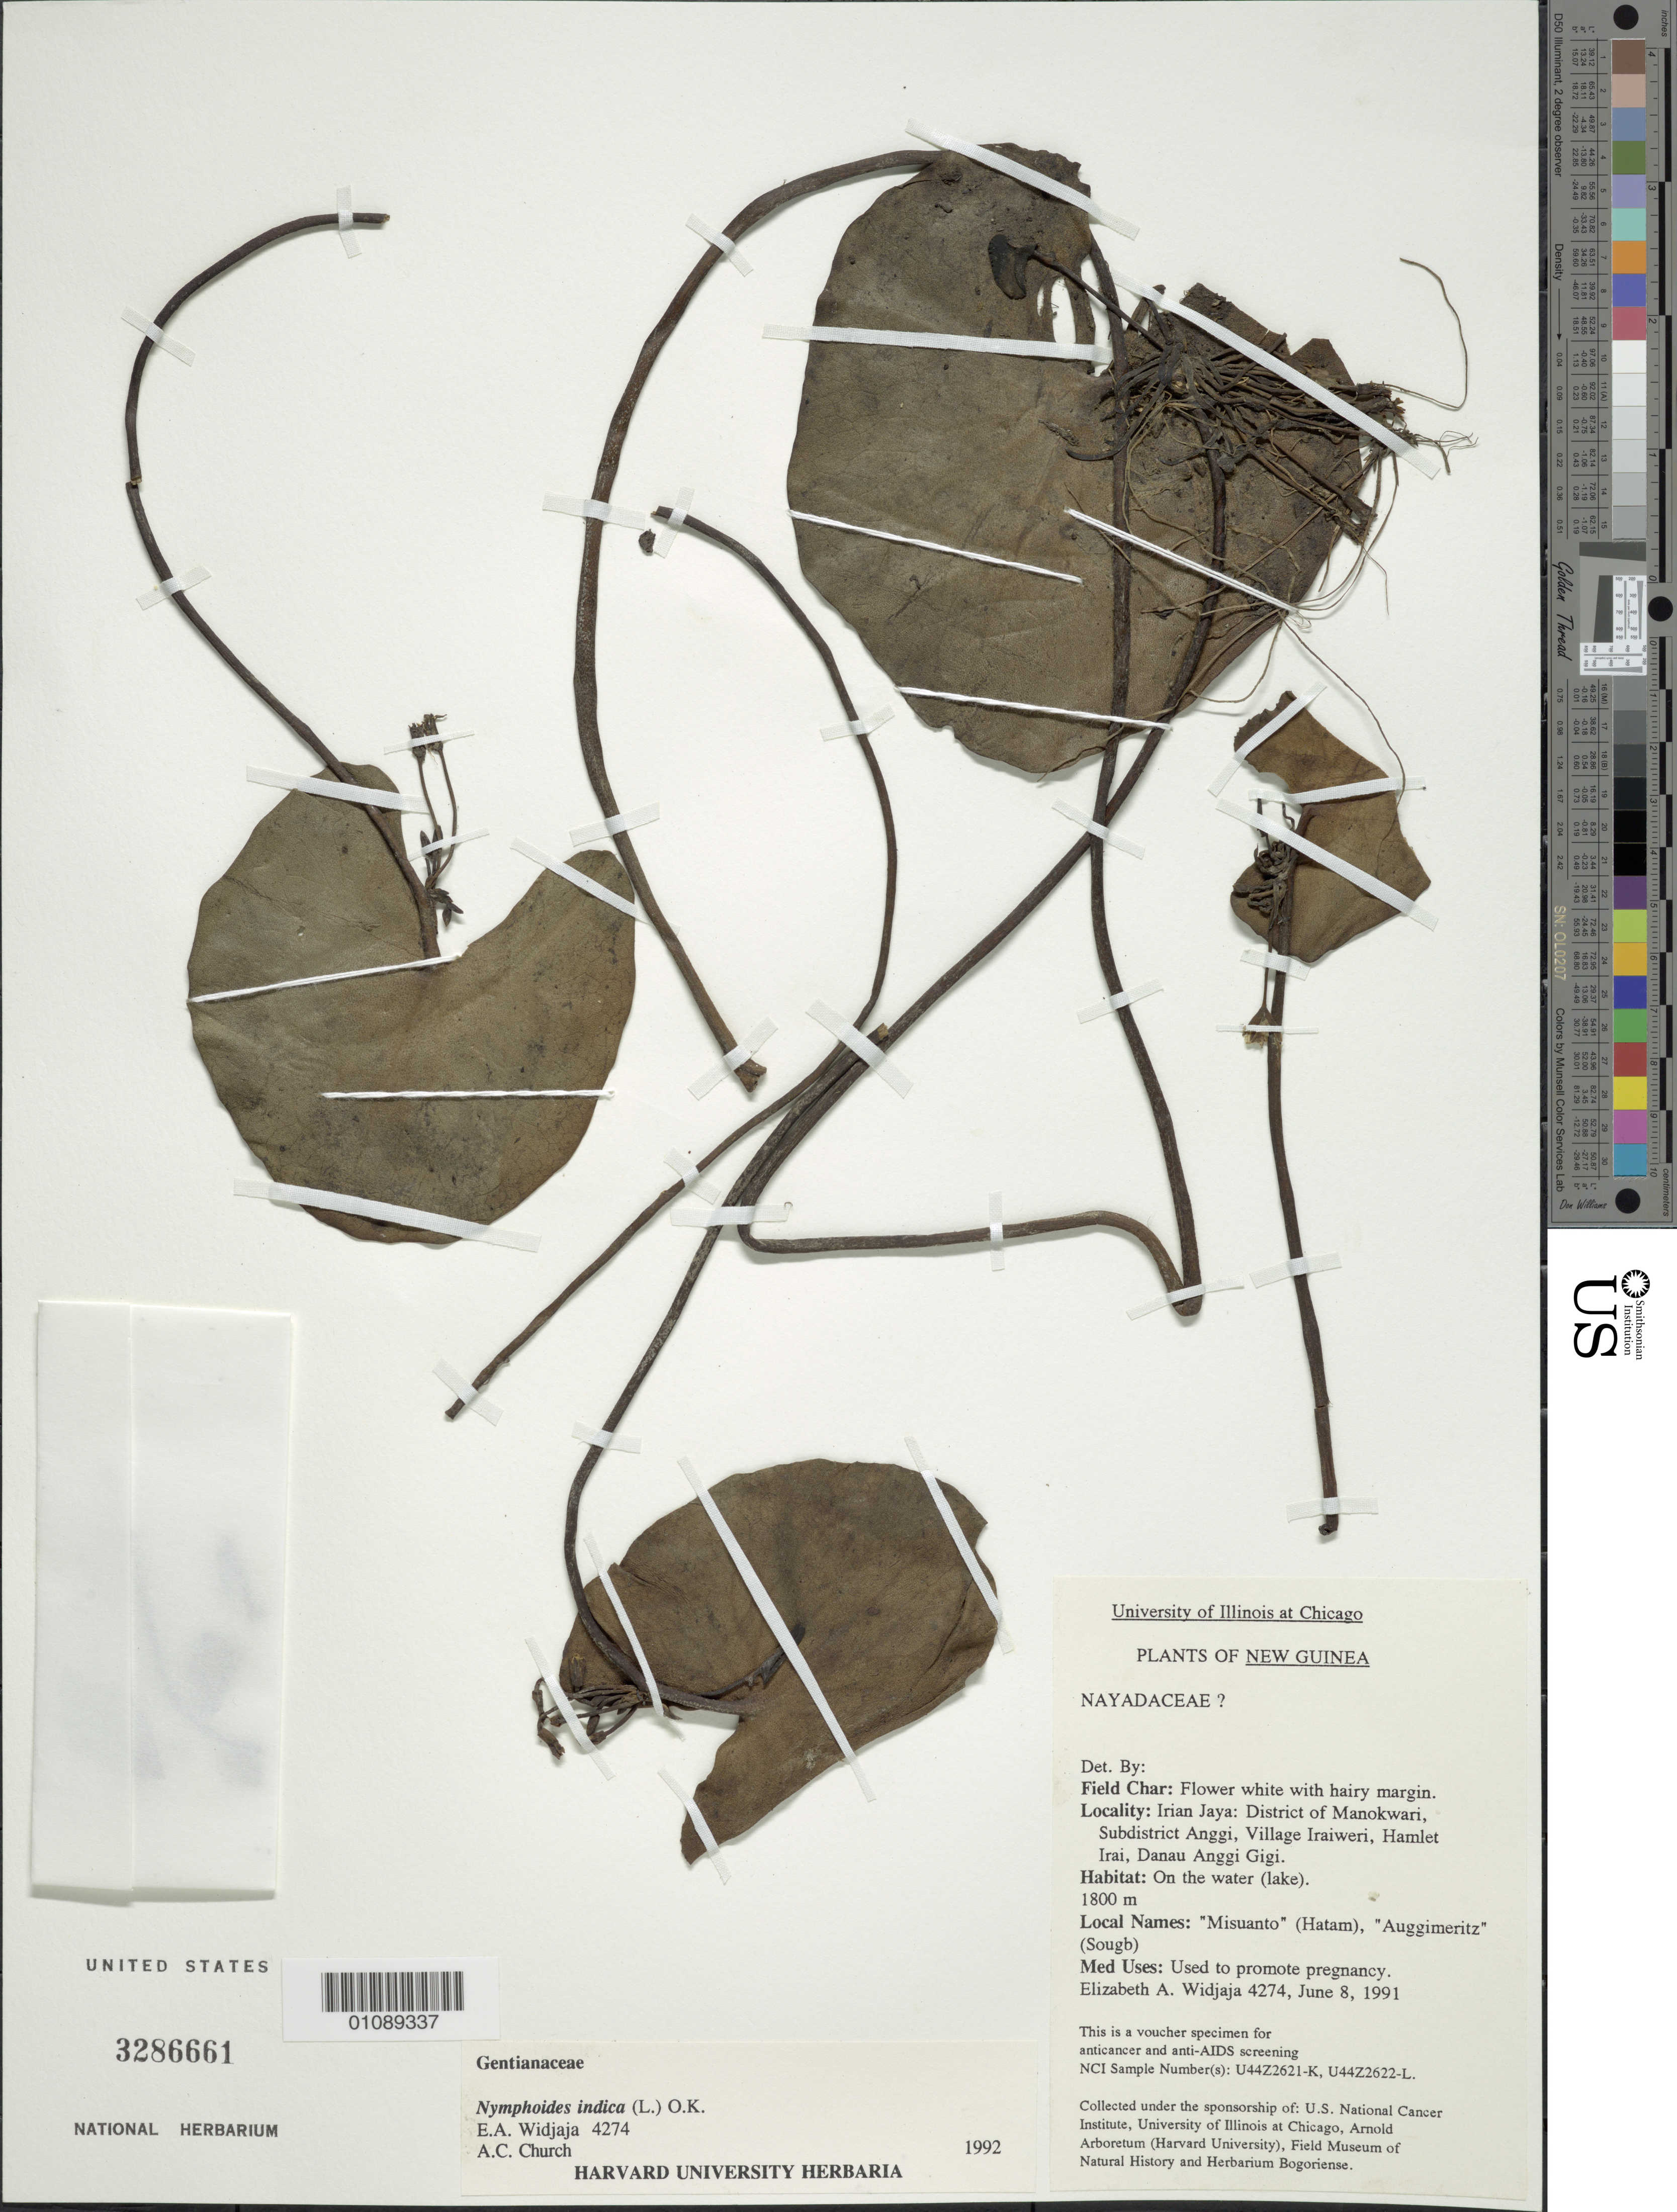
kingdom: Plantae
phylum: Tracheophyta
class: Magnoliopsida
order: Asterales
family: Menyanthaceae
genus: Nymphoides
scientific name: Nymphoides indica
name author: (L.) Kuntze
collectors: E. A. Widjaja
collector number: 4274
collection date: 1991-06-08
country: Indonesia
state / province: Papua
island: New Guinea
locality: New Guinea. Irian Jaya: District of Manokwari, Subdistrict Anggi, Village Iraiweri, Hamlet Irai, Danau Anggi Gigi.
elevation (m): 1800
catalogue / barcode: US 3286661